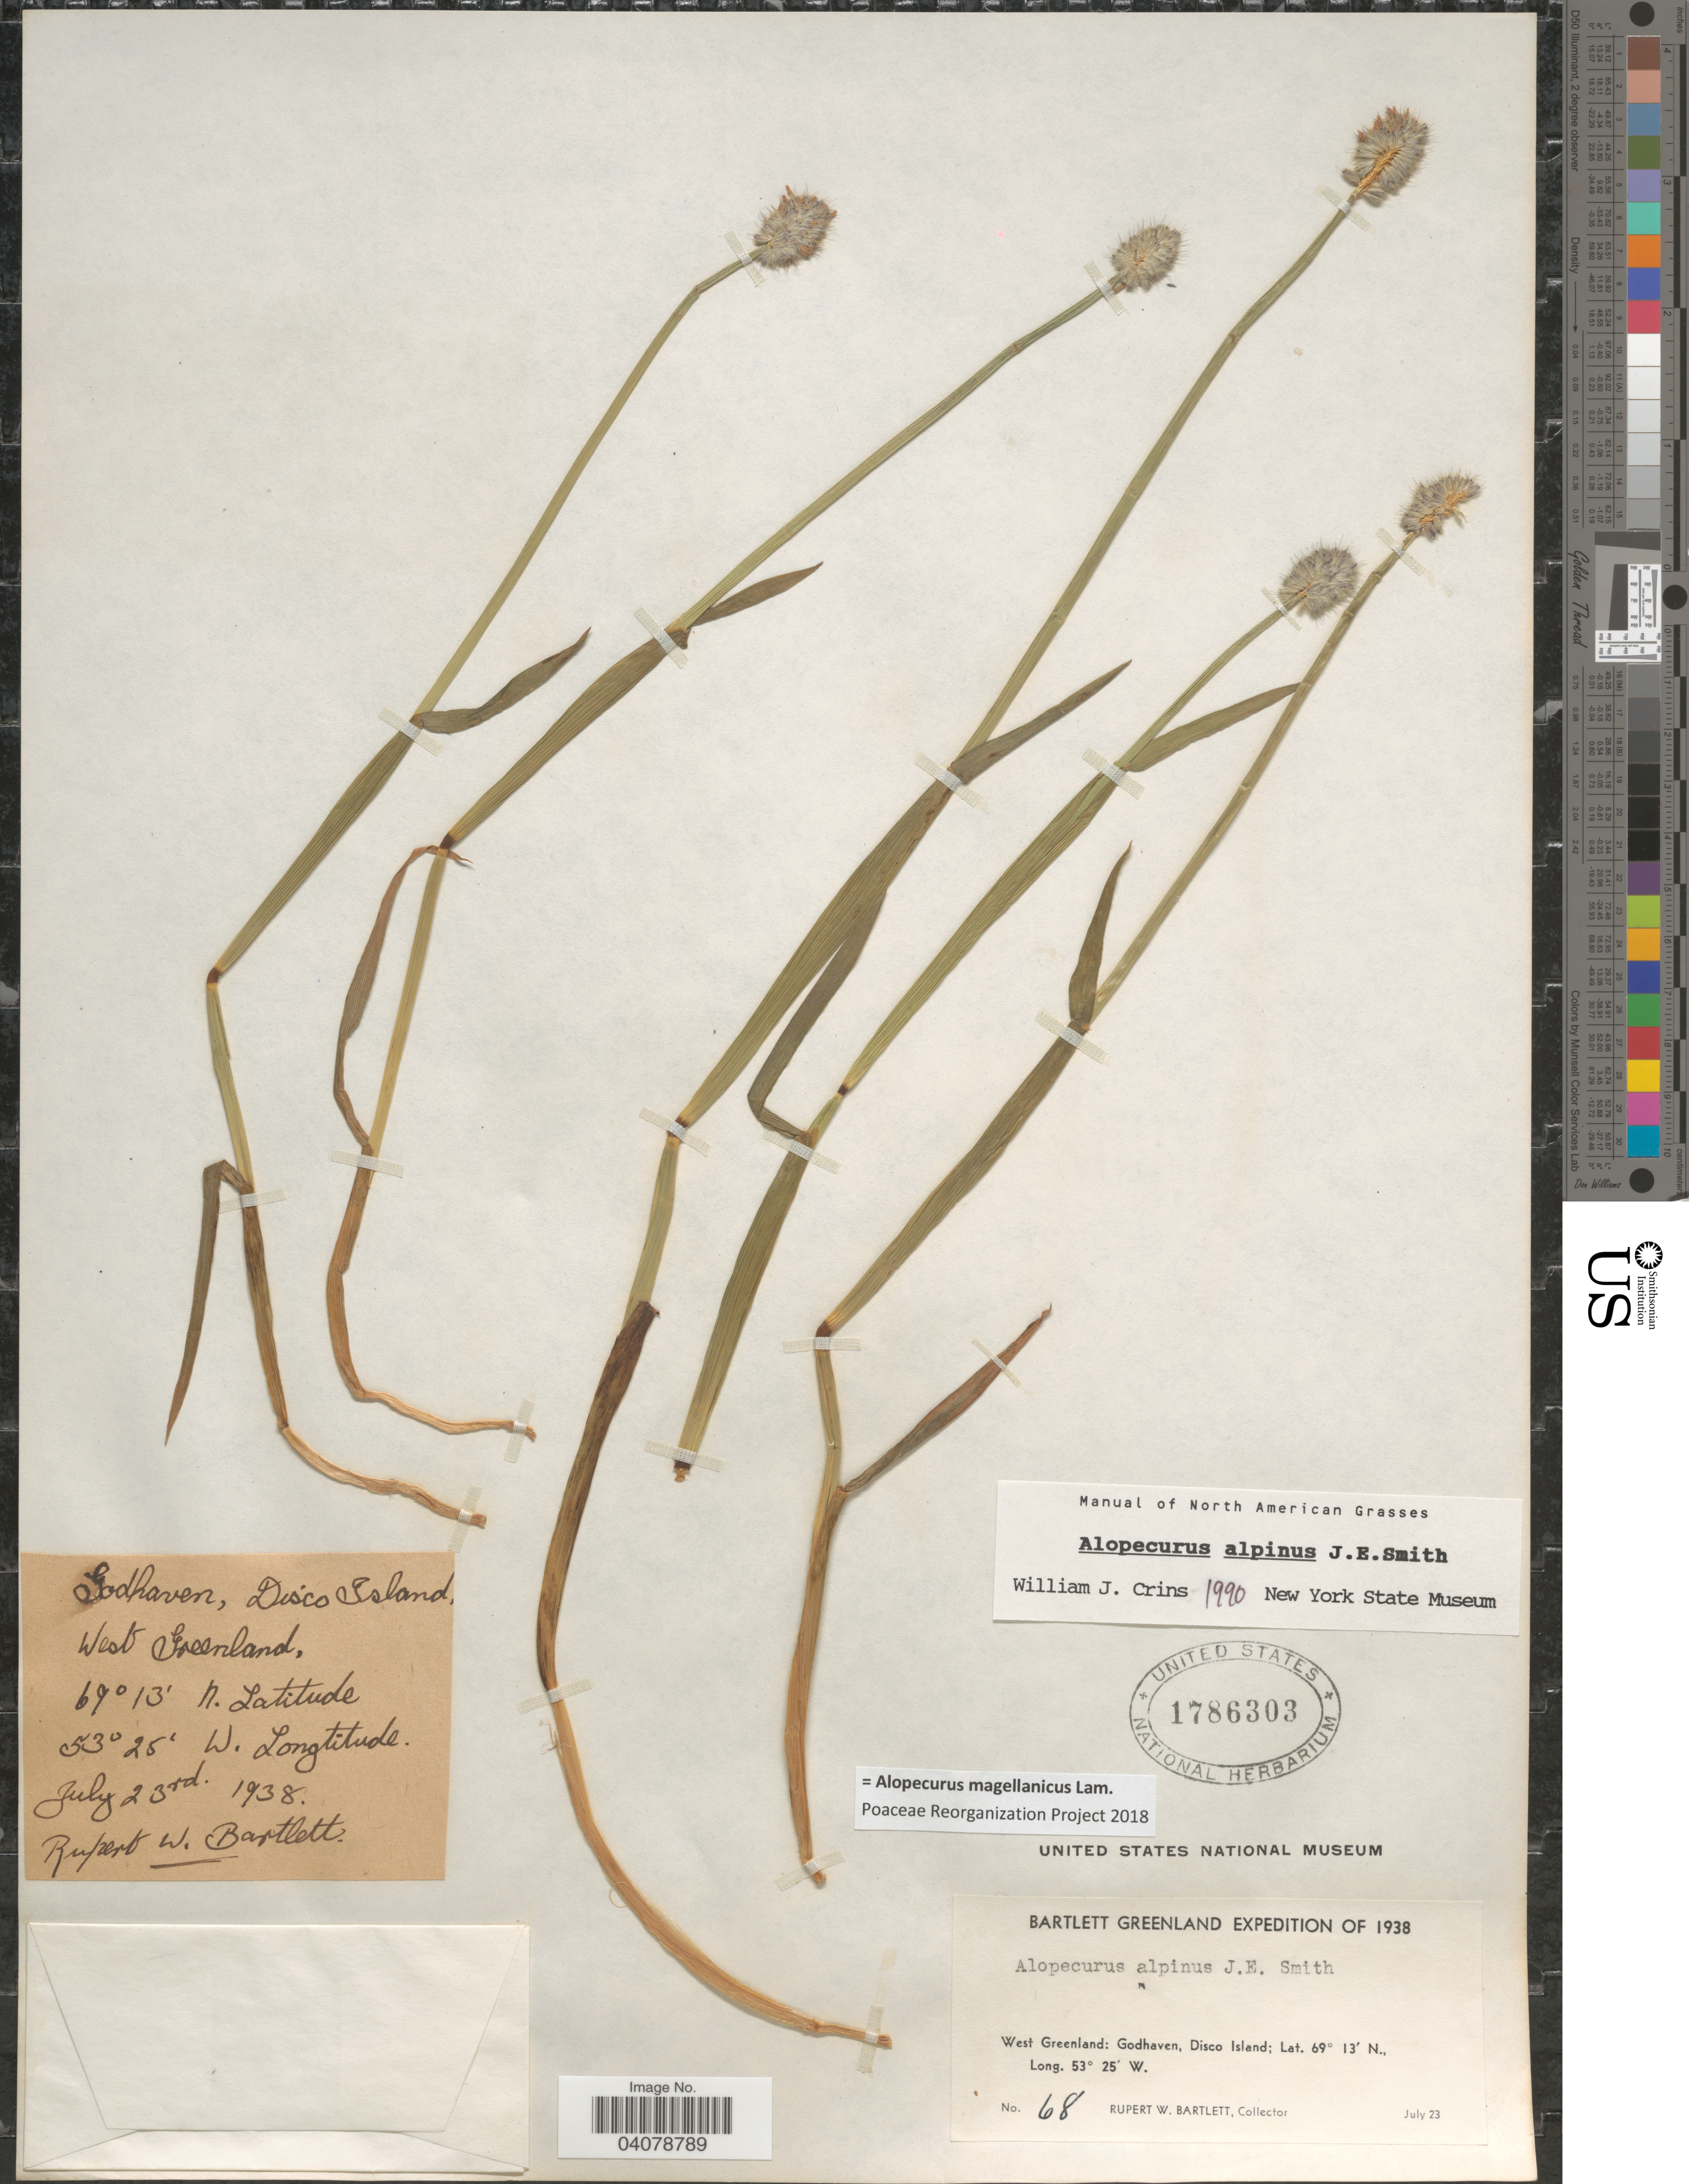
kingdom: Plantae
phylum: Tracheophyta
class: Liliopsida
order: Poales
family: Poaceae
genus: Alopecurus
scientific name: Alopecurus magellanicus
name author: Lam.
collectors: R. W. Bartlett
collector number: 68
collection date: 1938-07-23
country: Greenland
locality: Bartlett Greenland Expedition of 1938. West Greenland: Godhaven, Disco Island.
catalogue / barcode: US 1786303